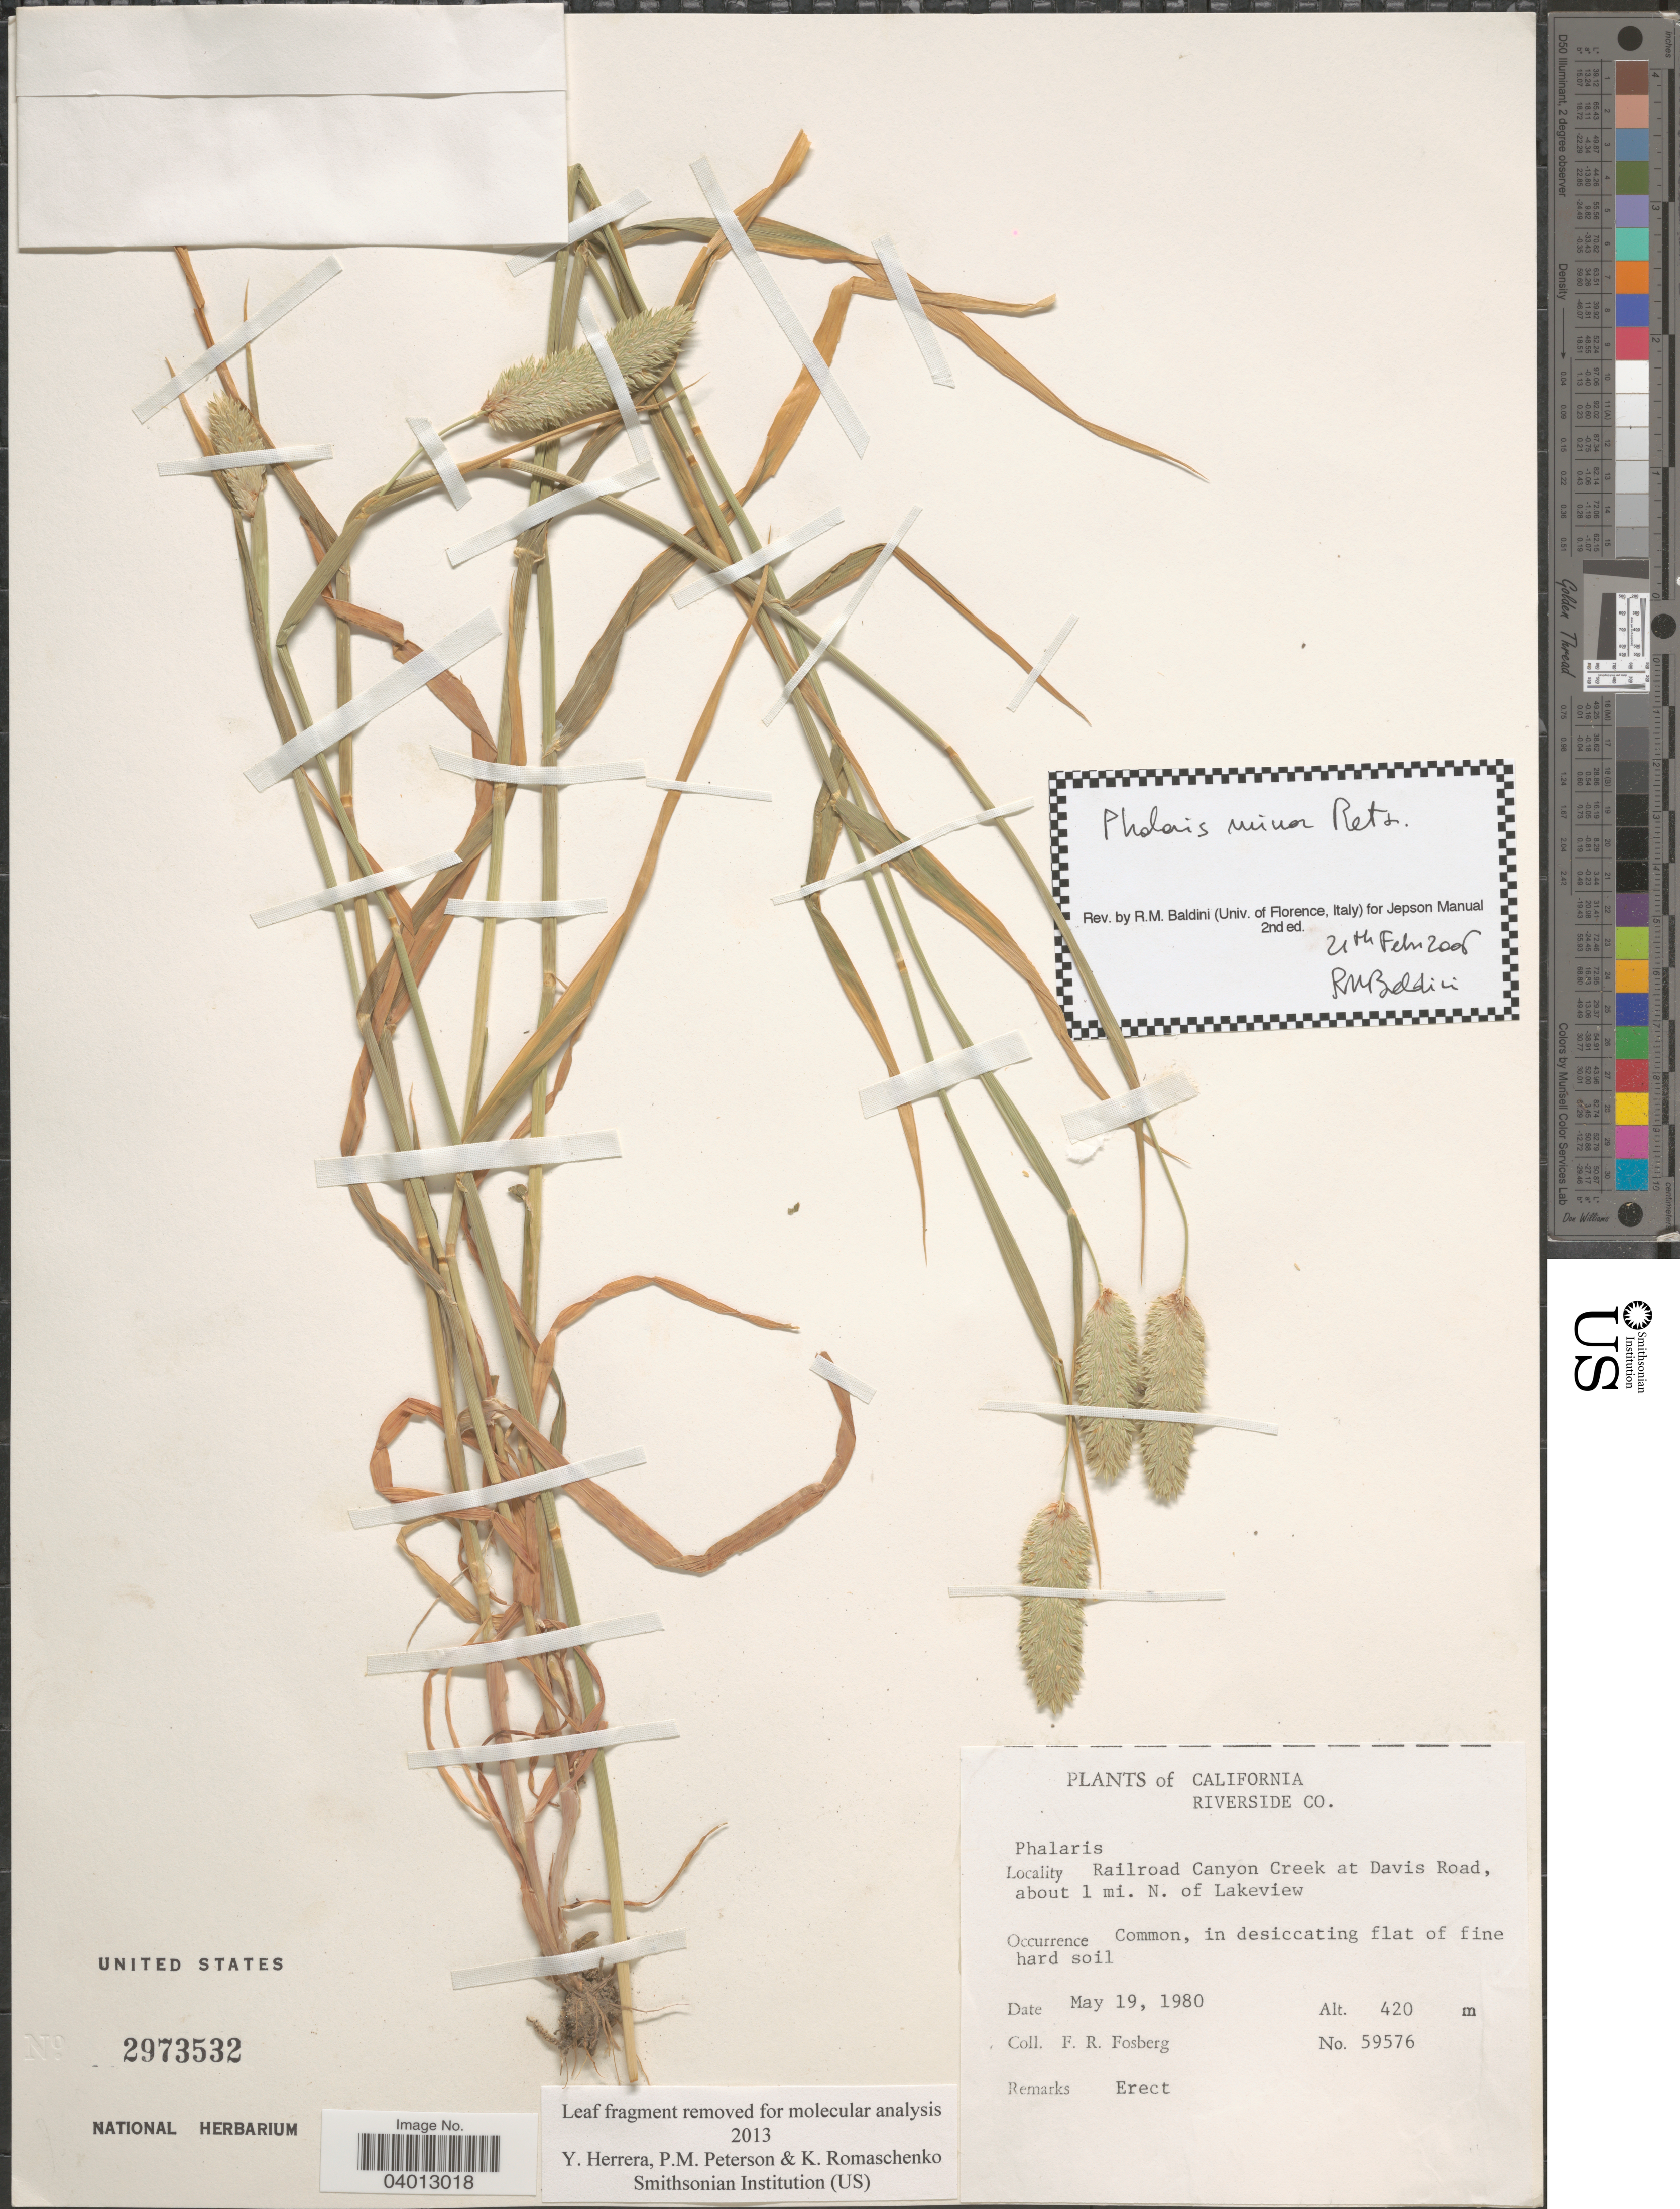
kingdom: Plantae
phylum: Tracheophyta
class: Liliopsida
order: Poales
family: Poaceae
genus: Phalaris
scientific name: Phalaris minor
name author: Retz.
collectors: F. R. Fosberg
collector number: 59576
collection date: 1980-05-19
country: United States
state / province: California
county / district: Riverside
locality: Riverside Co. Railroad Canyon Creek at Davis Road, about 1 mi. N. of Lakeview.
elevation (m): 420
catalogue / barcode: US 2973532